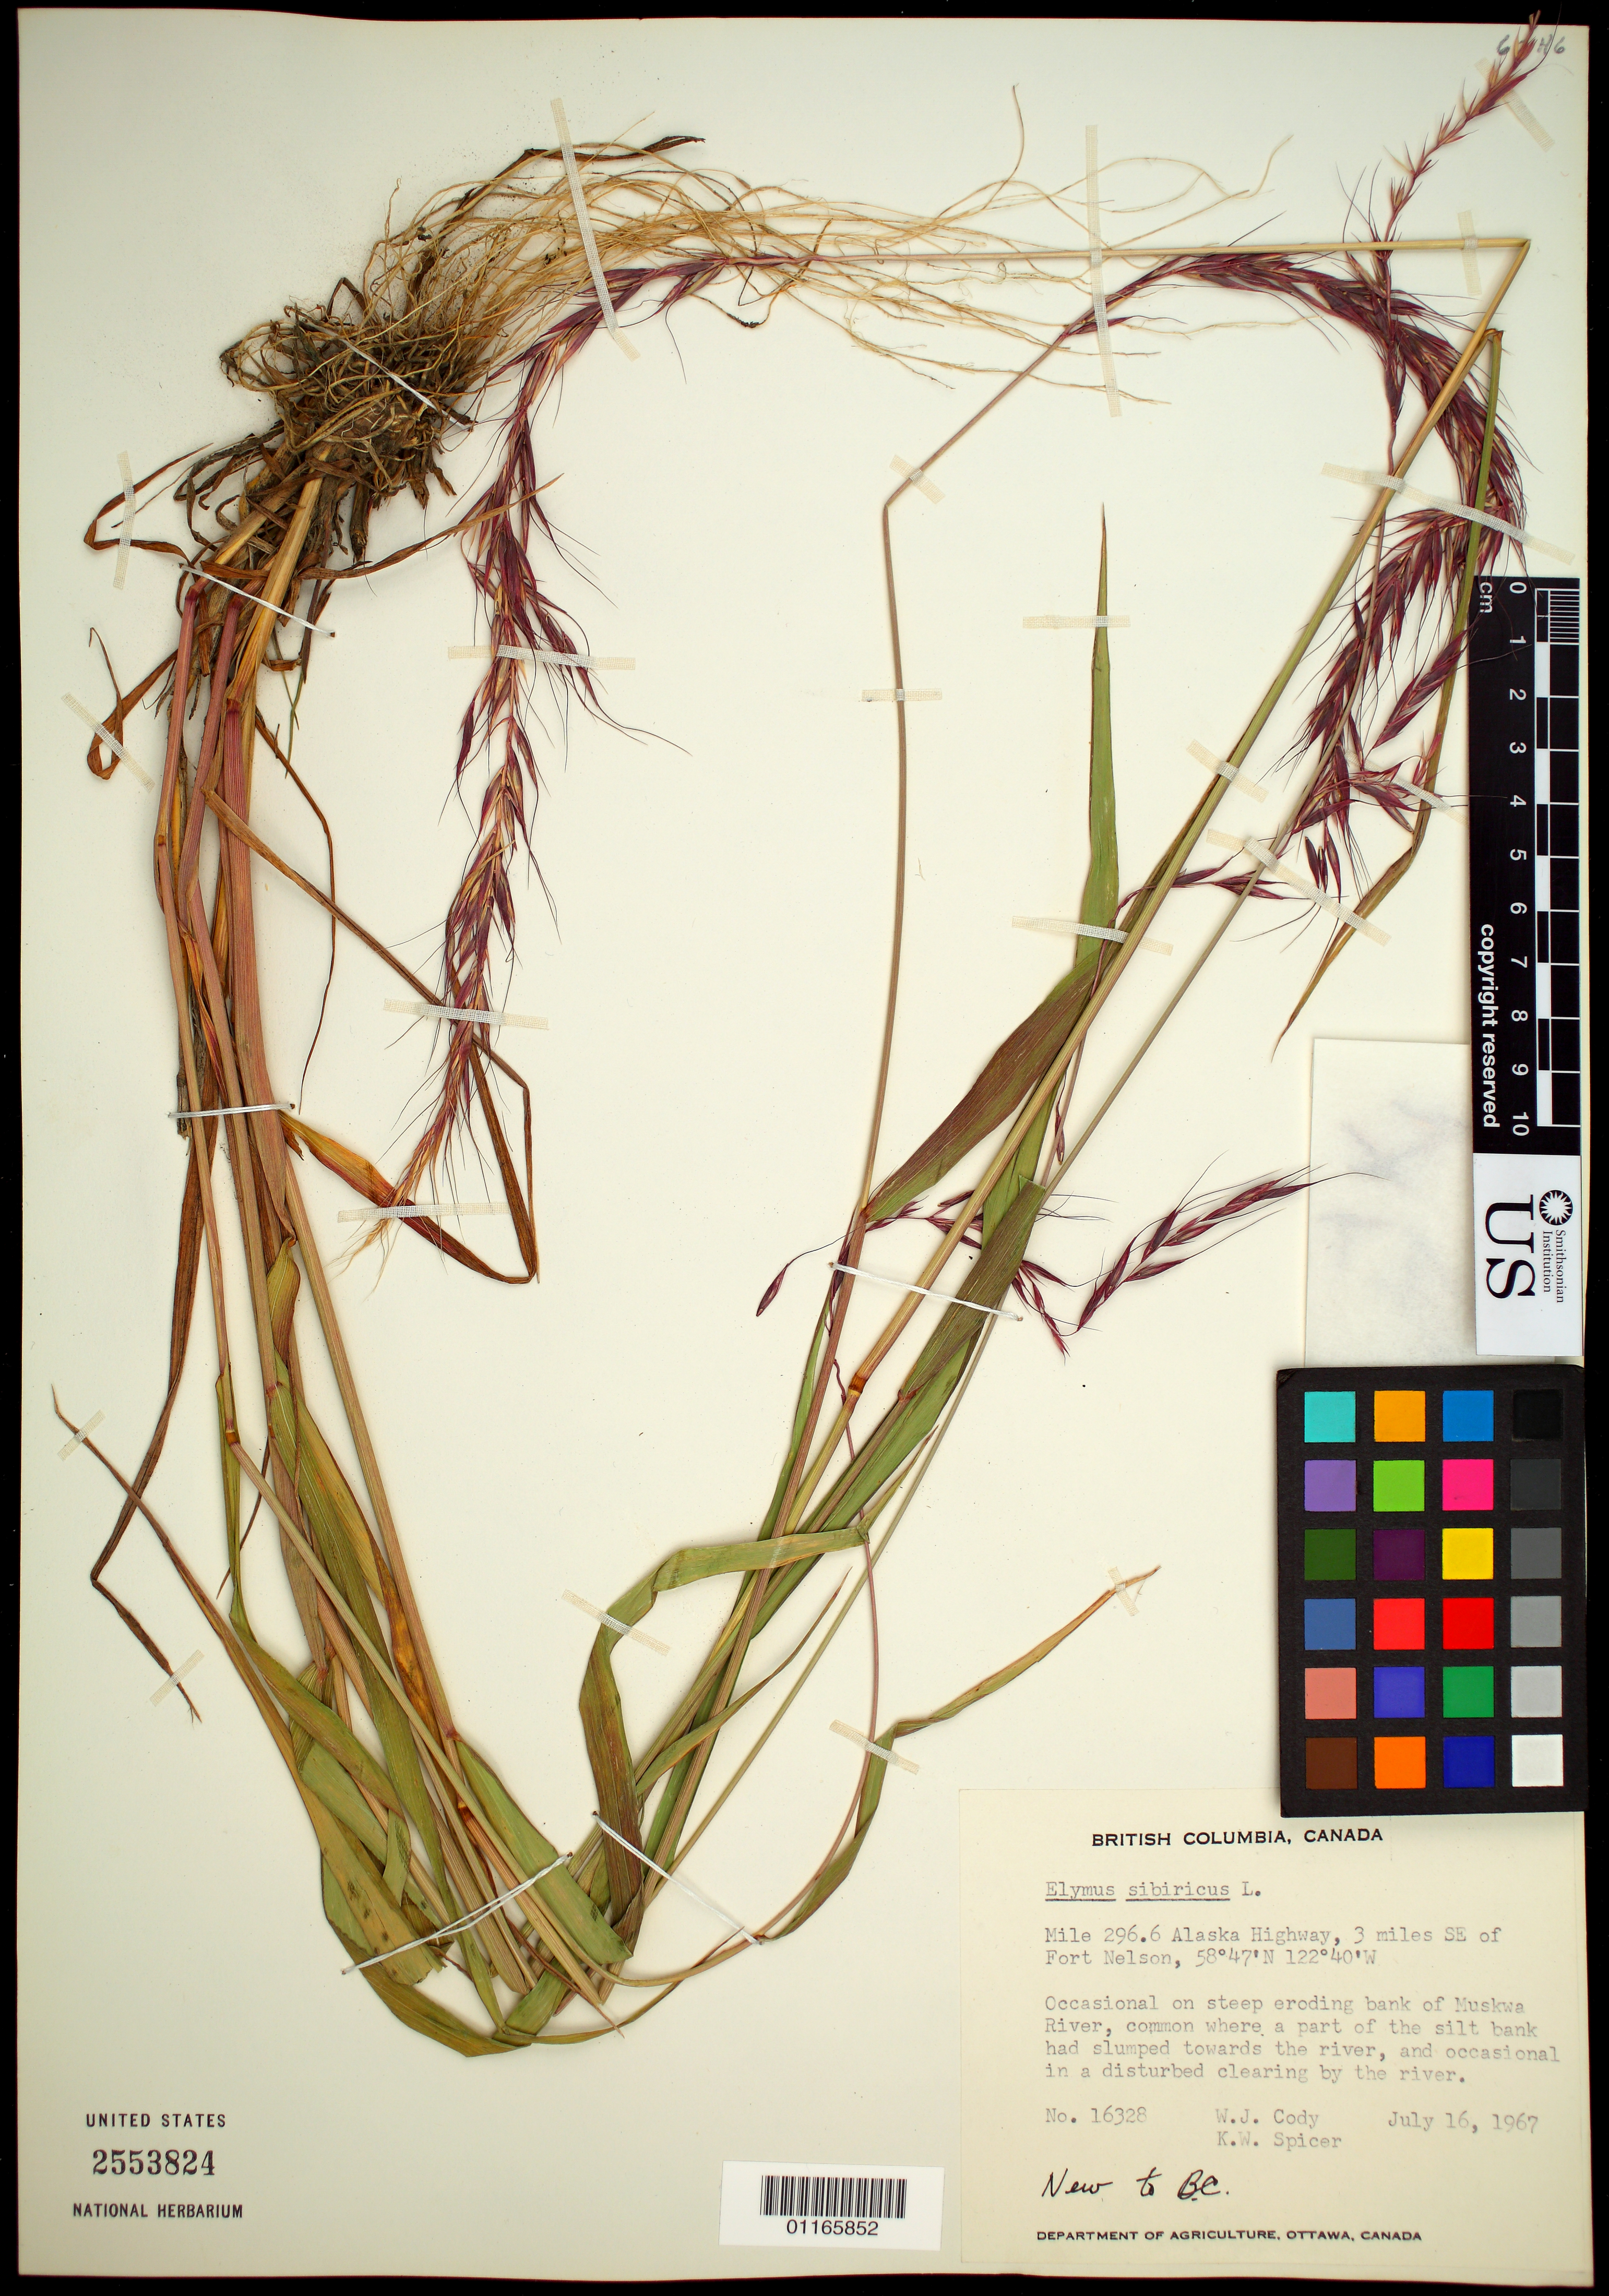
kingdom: Plantae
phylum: Tracheophyta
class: Liliopsida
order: Poales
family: Poaceae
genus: Elymus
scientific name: Elymus sibiricus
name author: L.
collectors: W. Cody & K. Spicer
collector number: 16328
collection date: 1967-07-16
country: Canada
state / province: British Columbia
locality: Mile 296.6 Alaska Highway, 3 miles SE of Fort Nelson.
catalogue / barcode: US 2553824